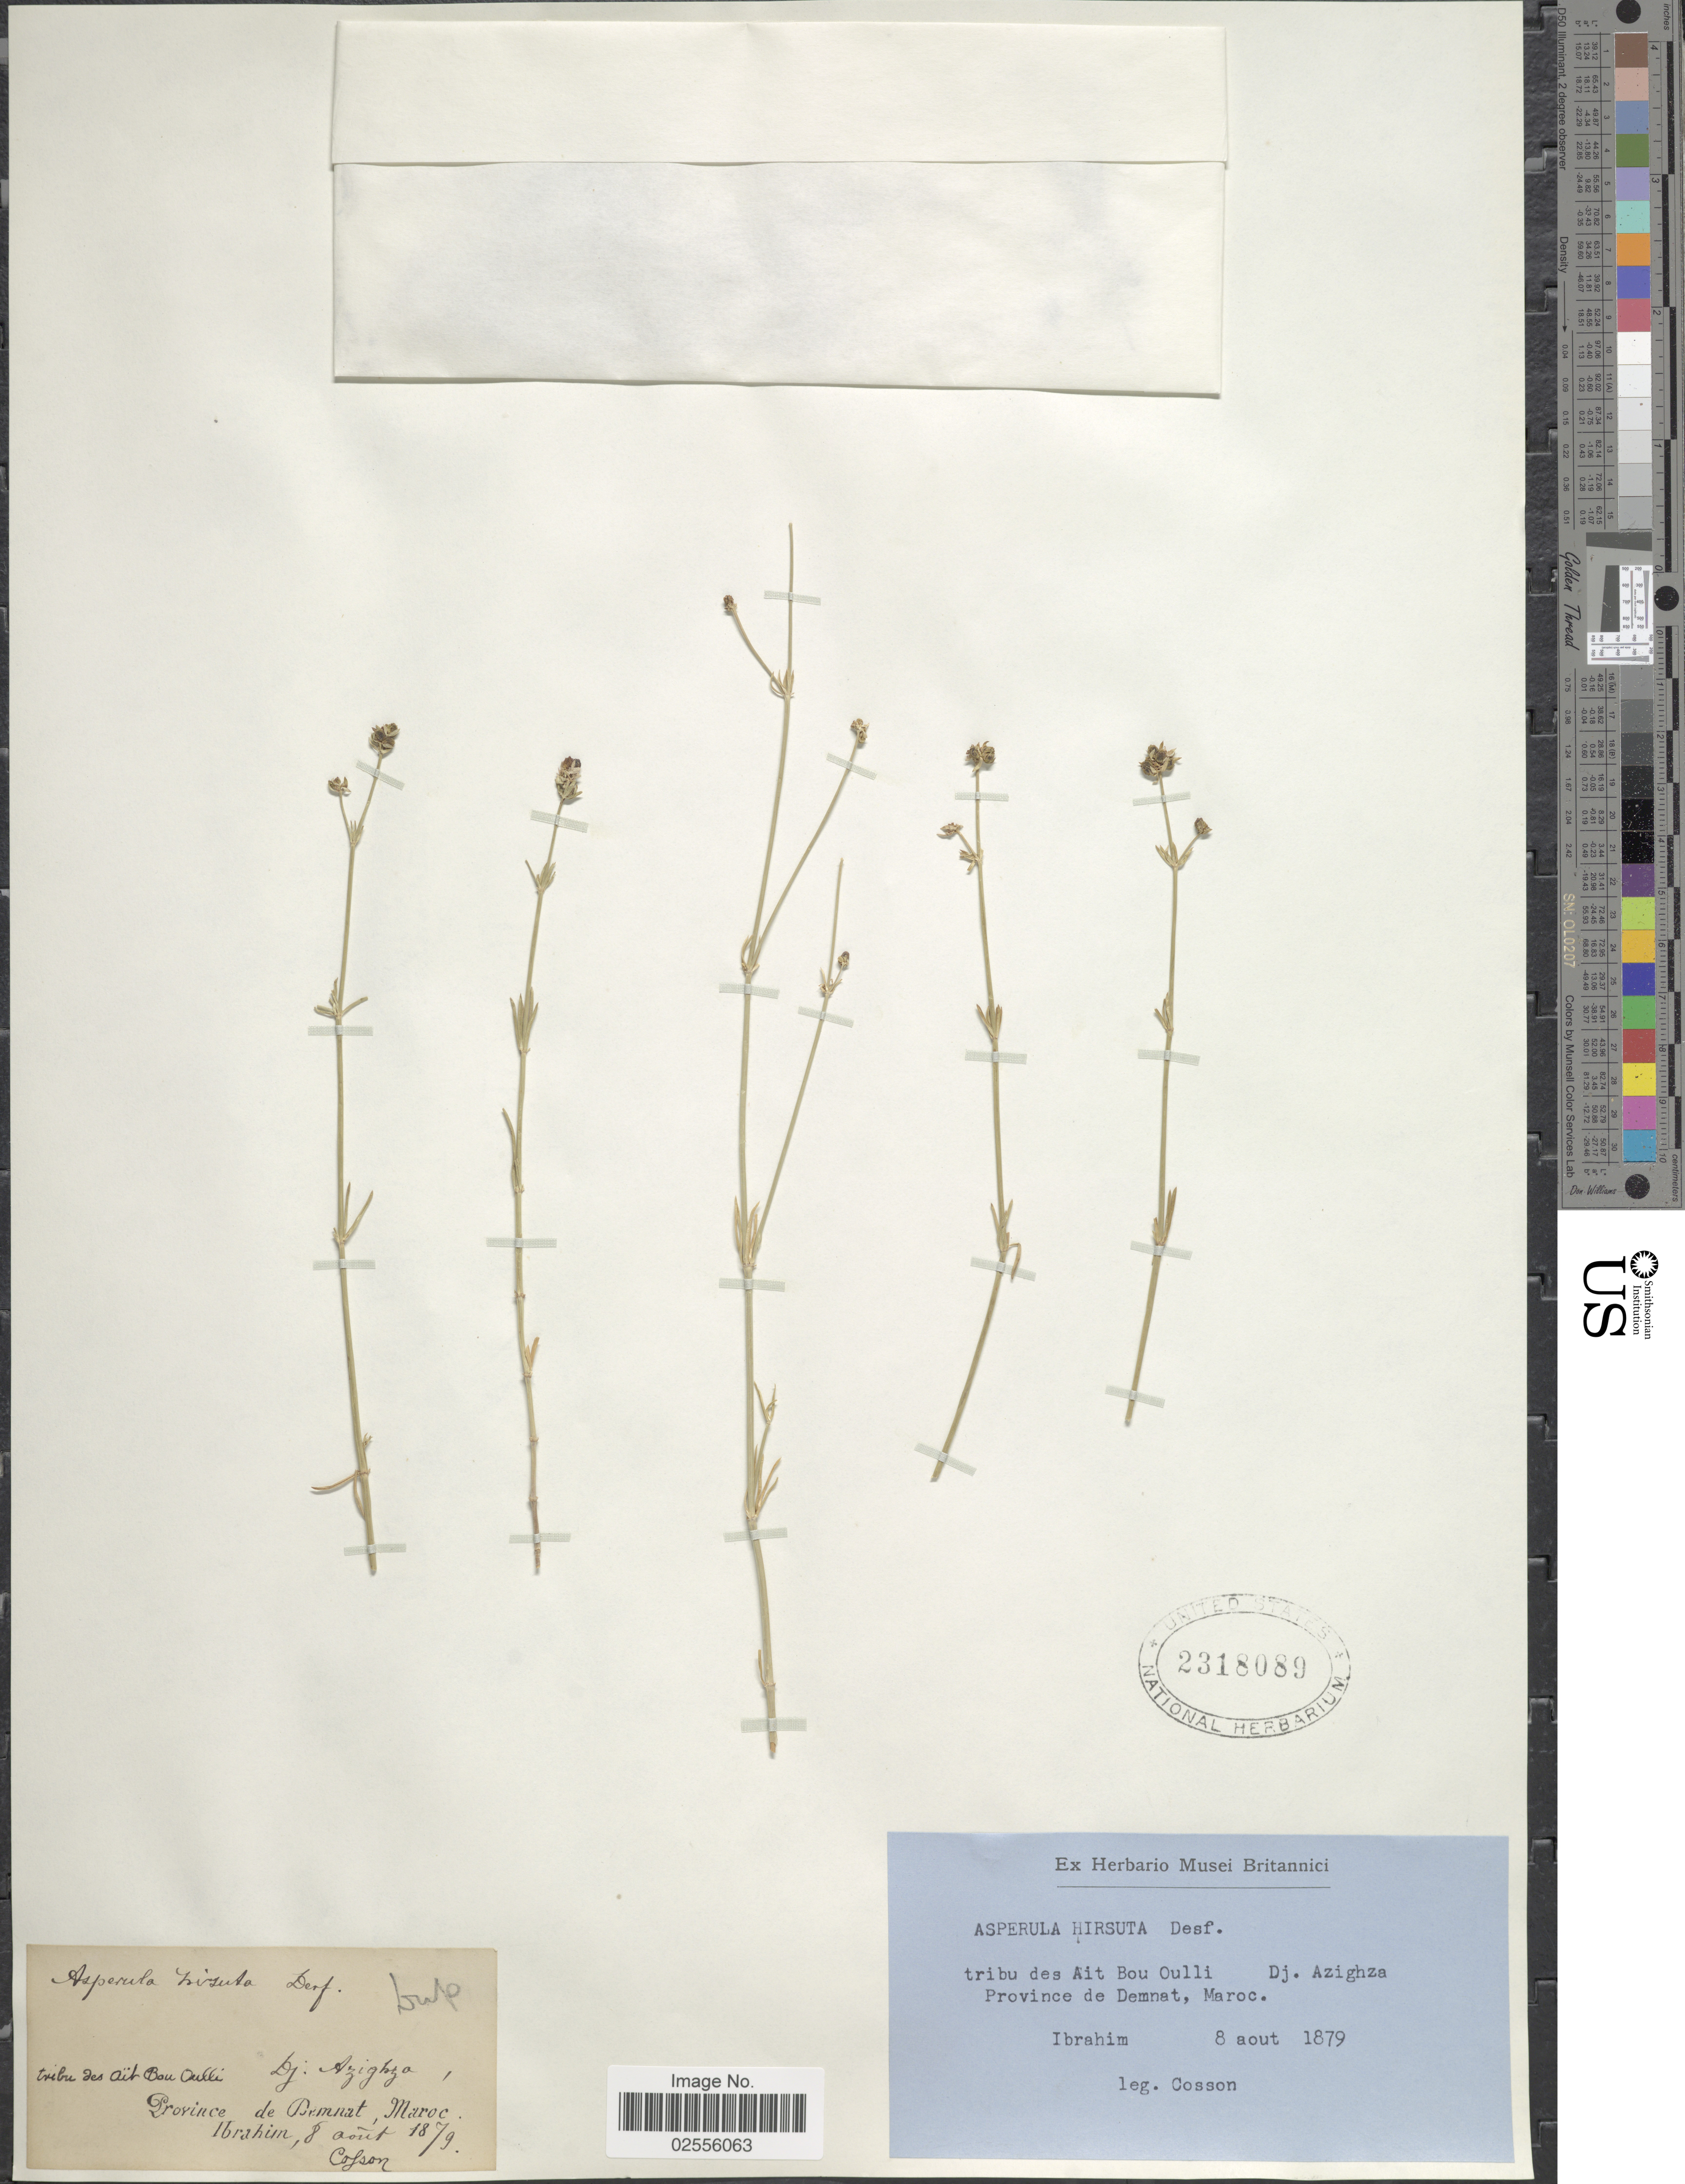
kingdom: Plantae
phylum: Tracheophyta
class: Magnoliopsida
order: Gentianales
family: Rubiaceae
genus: Asperula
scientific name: Asperula hirsuta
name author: Desf.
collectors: -. Cosson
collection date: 1879-08-08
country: Morocco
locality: Tribu des Ait Bou Oulli Dj. Azighza, Province de Demnat. Ibrahim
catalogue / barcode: US 2318089